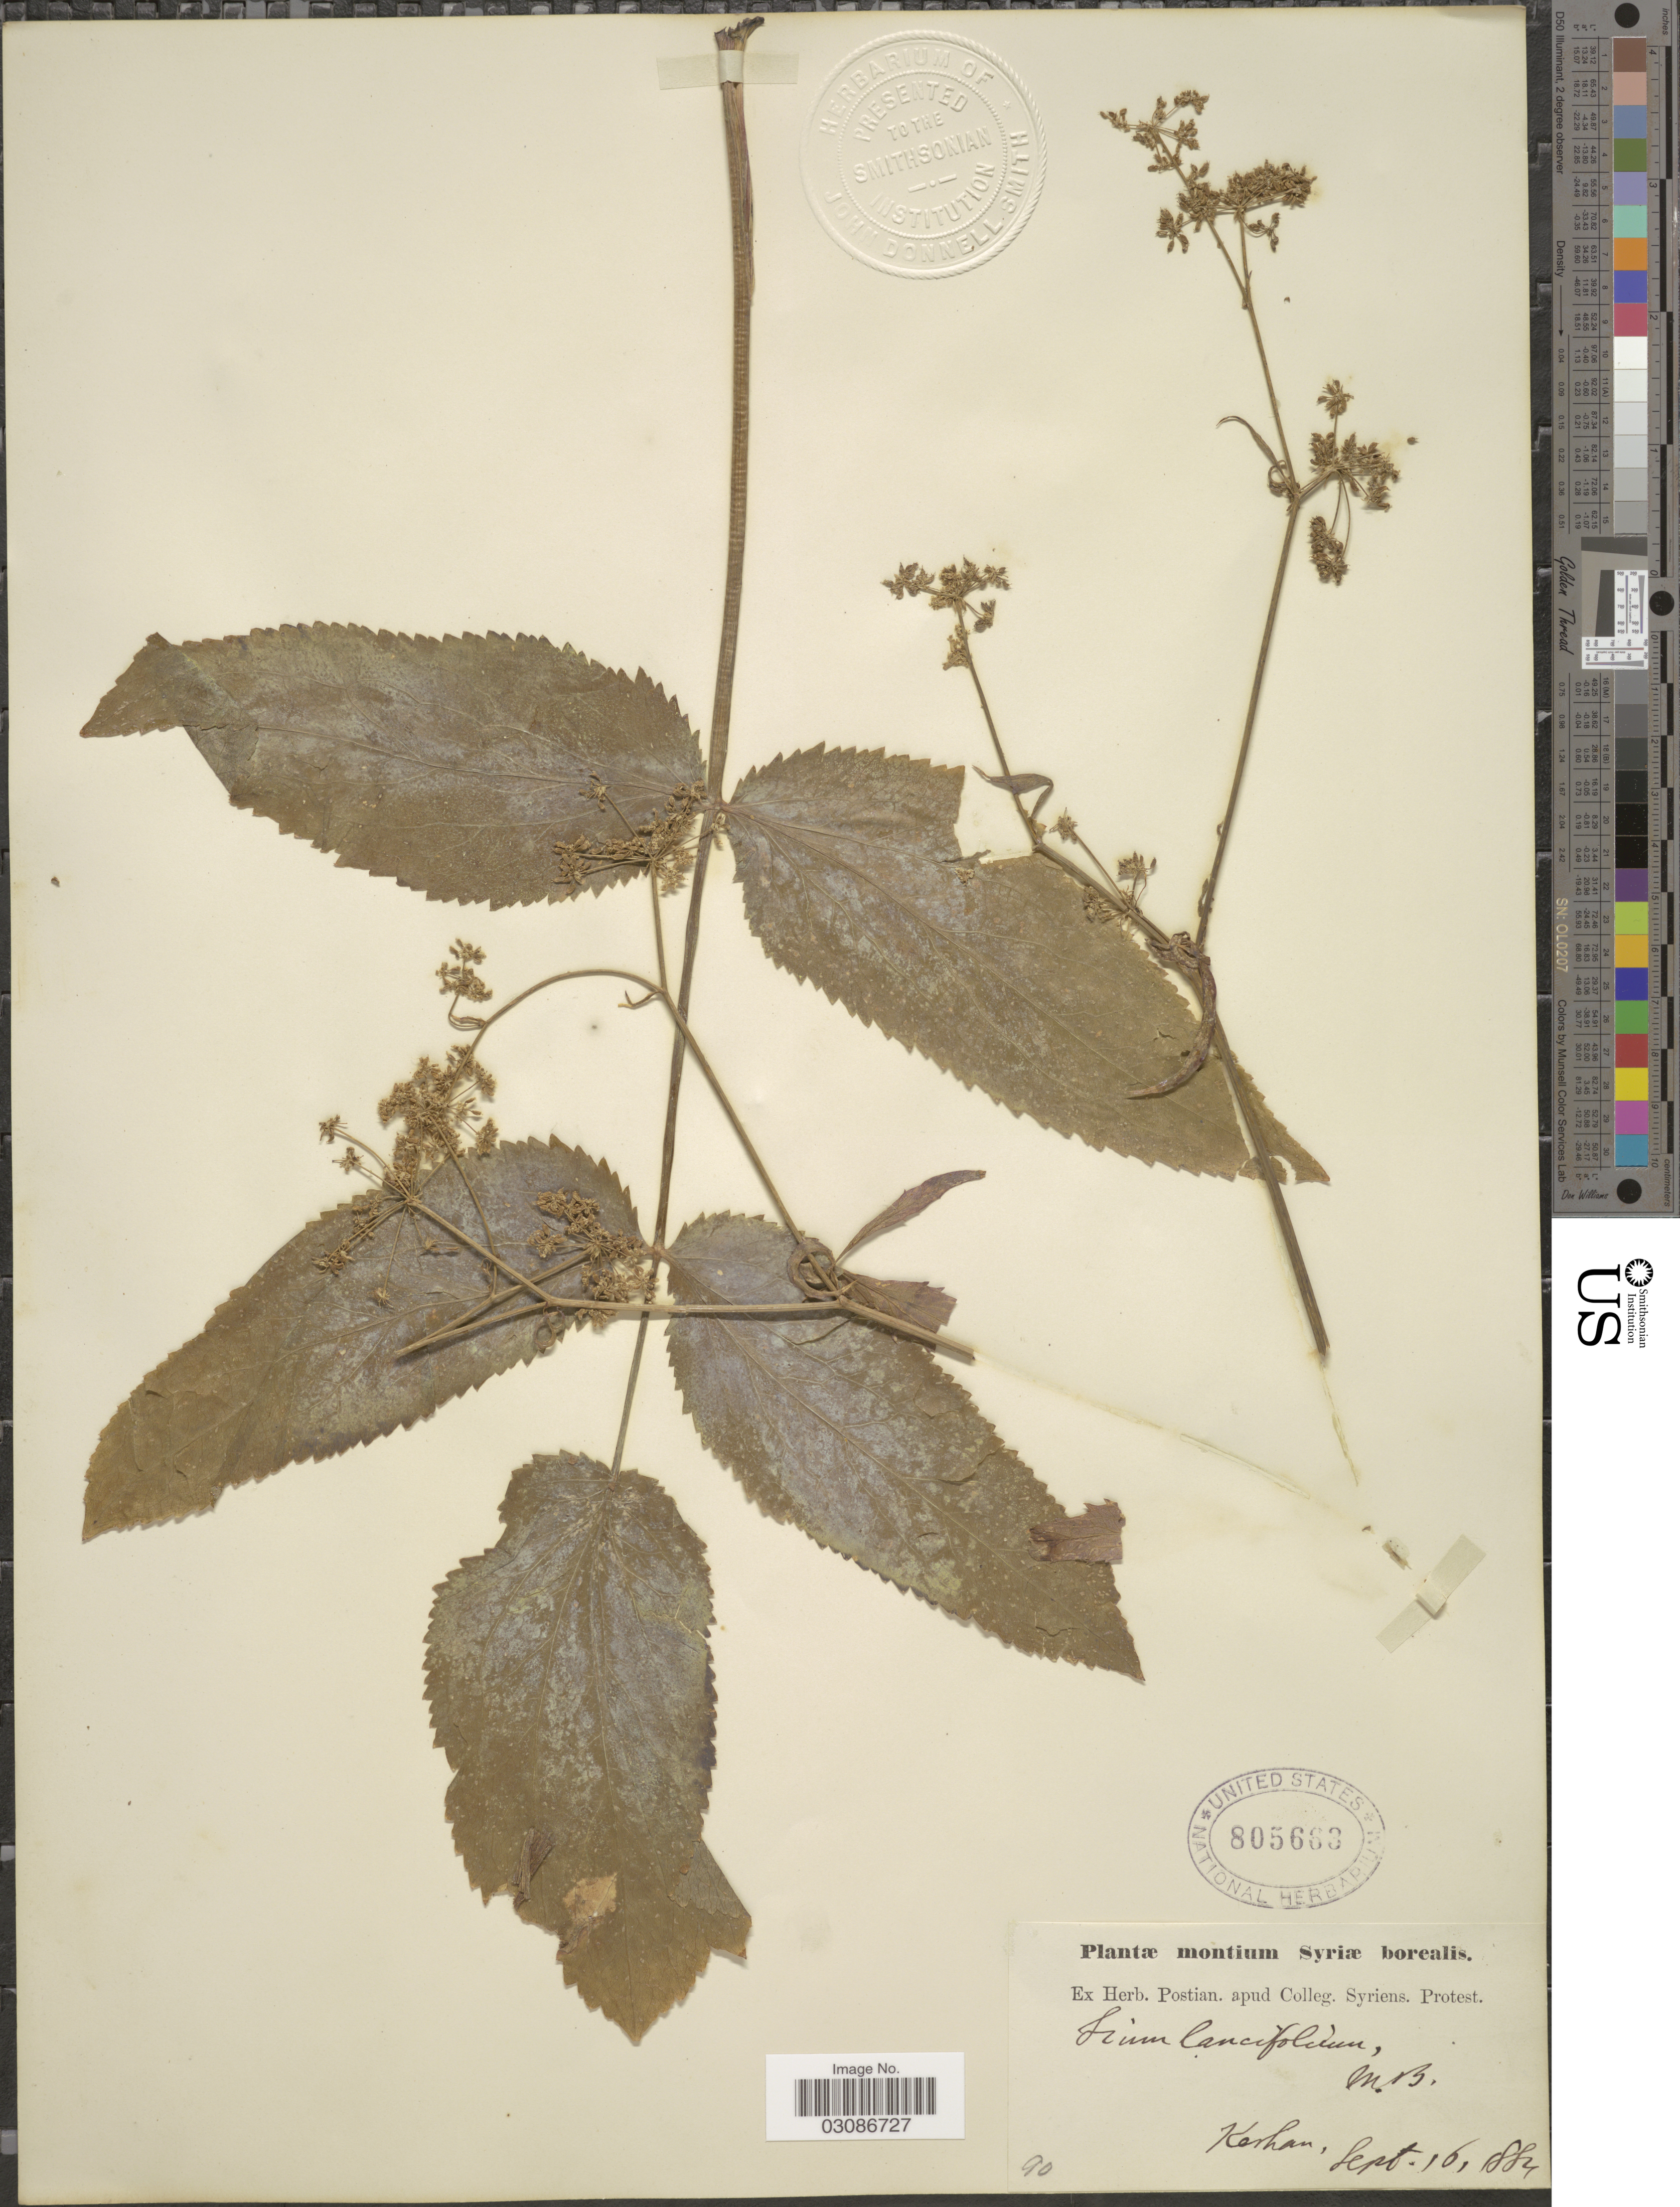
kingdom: Plantae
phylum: Tracheophyta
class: Magnoliopsida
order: Apiales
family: Apiaceae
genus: Sium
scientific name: Sium lancifolium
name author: M. Bieb.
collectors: ex herb. Postian. apud Colleg. Syriens. Protest. USE "Fannie P. A. Shepard" (10308853) AS PRIMARY COLLECTOR INSTEAD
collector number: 90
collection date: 1884-09-16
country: Syria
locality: Montium Syriae borealis. Karhan.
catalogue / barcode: US 805663